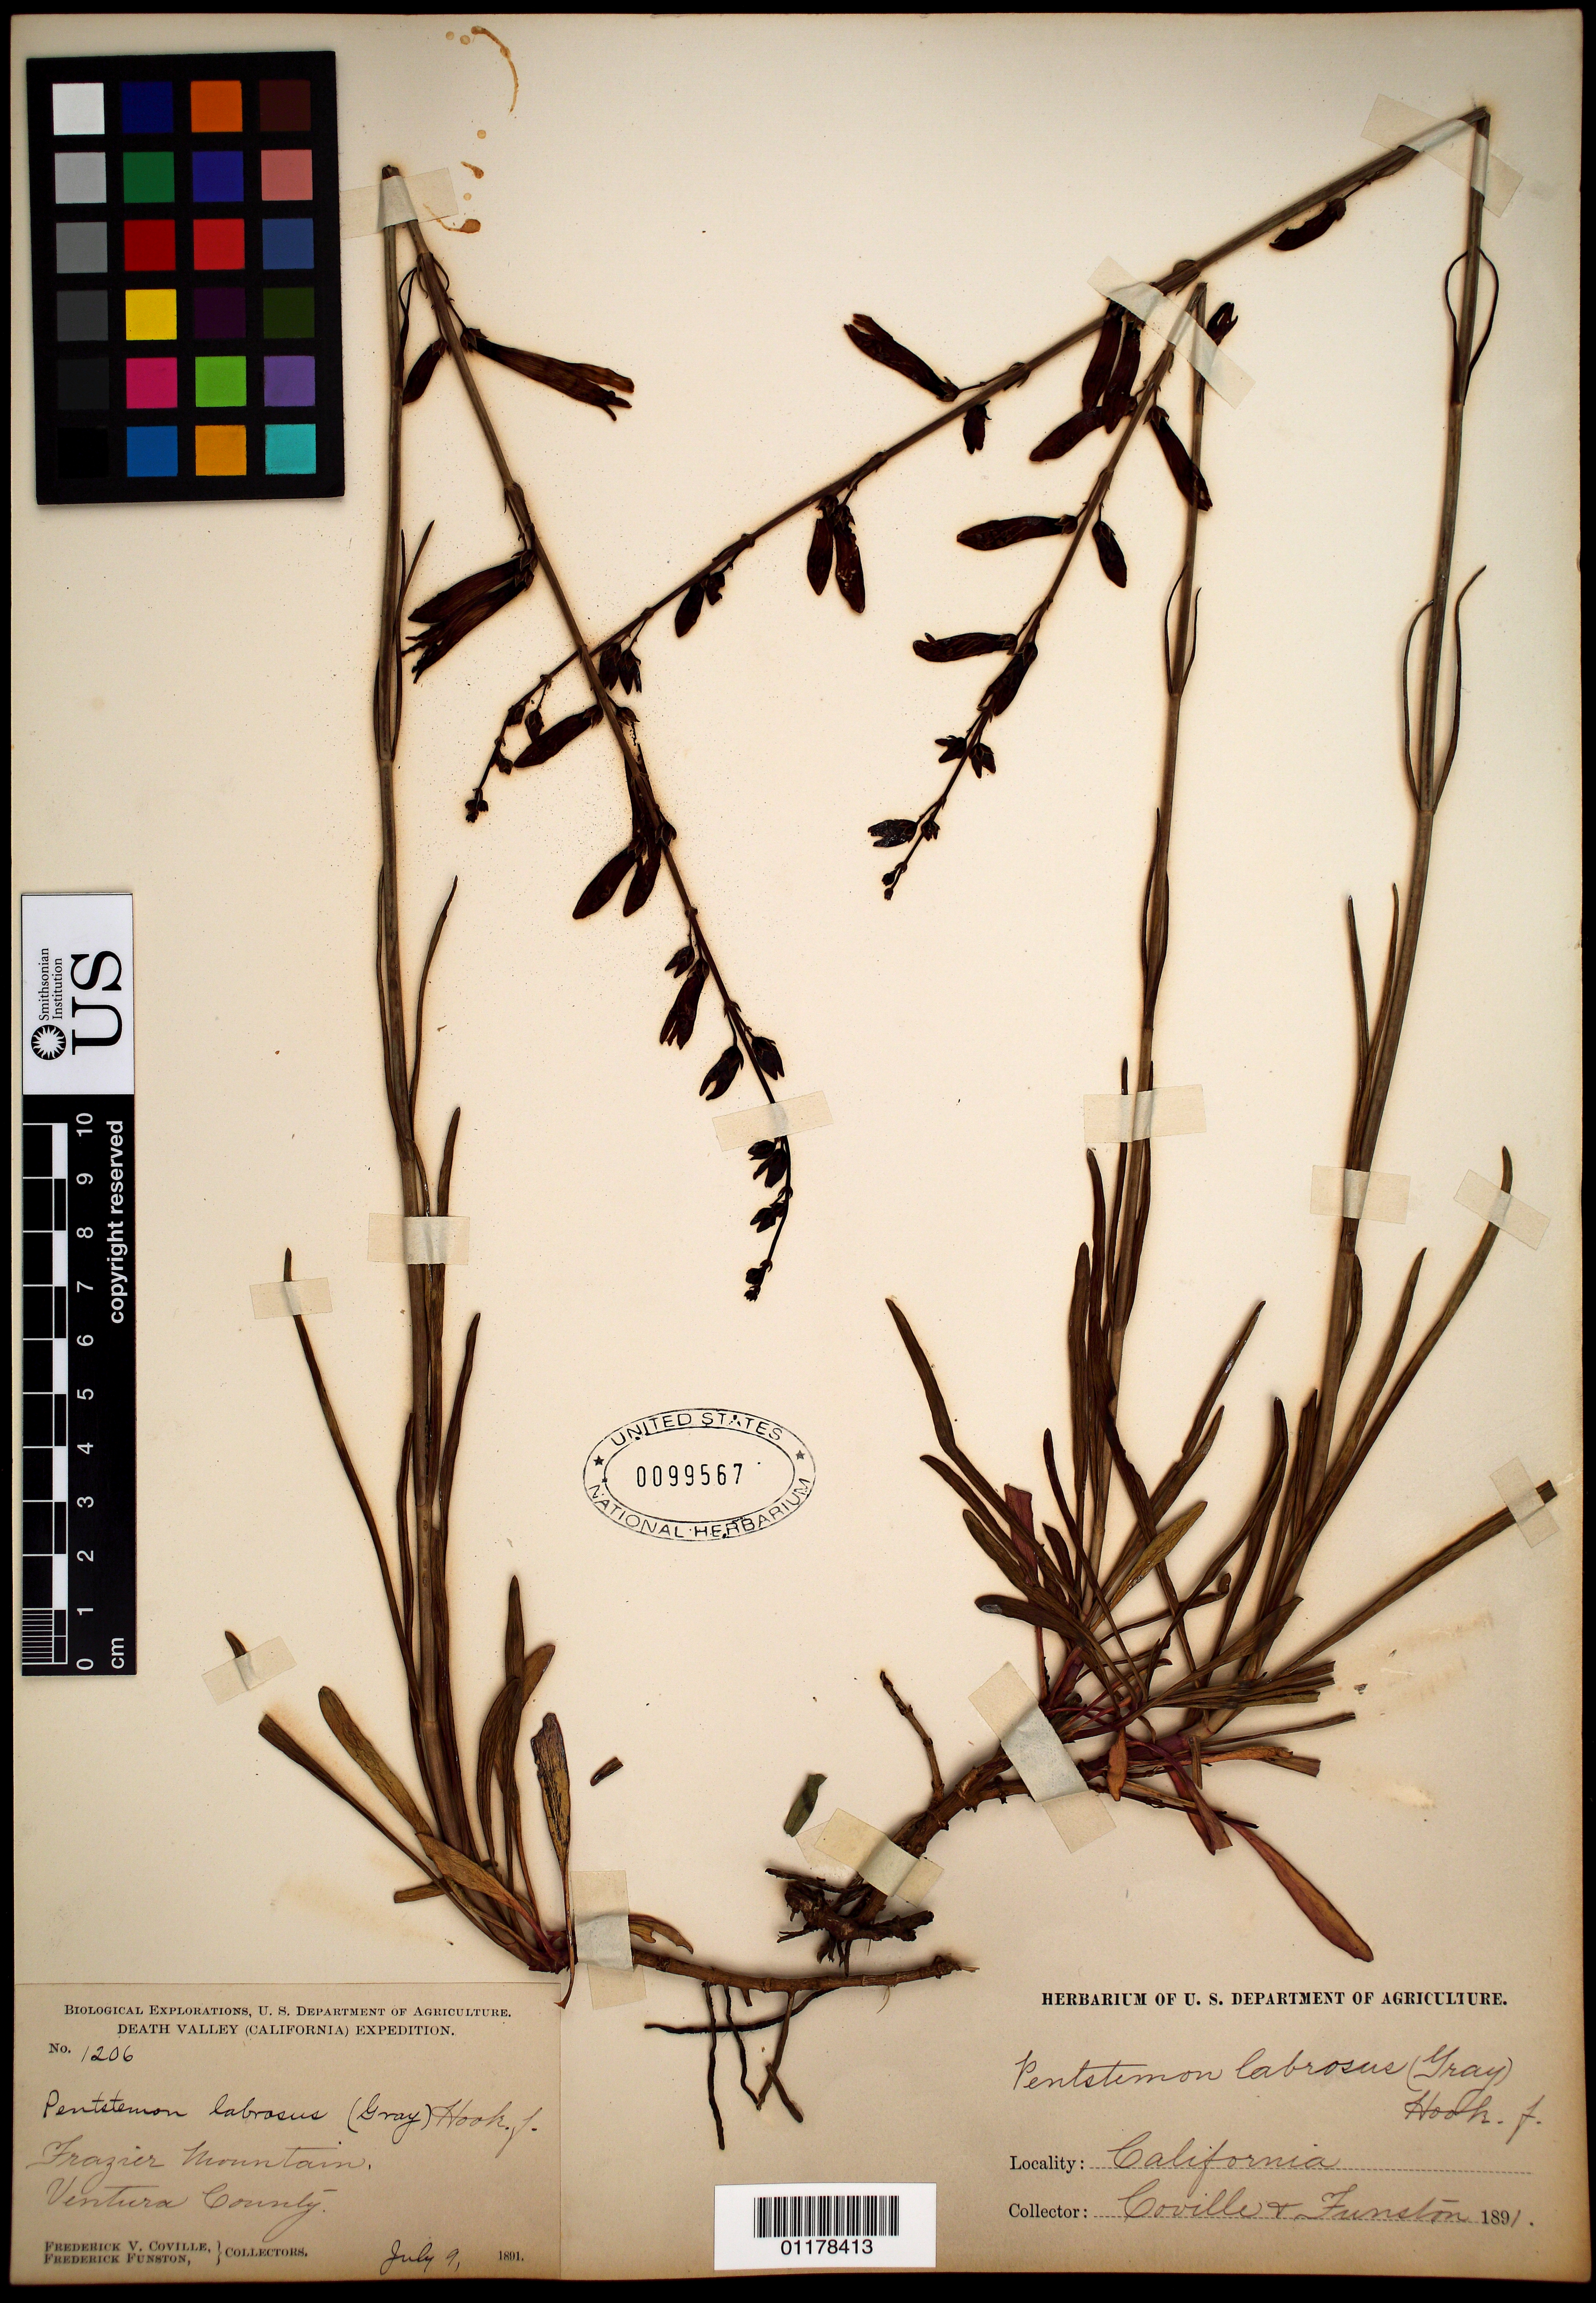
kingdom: Plantae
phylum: Tracheophyta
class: Magnoliopsida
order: Lamiales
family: Plantaginaceae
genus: Penstemon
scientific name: Penstemon labrosus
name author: (A. Gray) Mast. ex Hook. f.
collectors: F. V. Coville & F. Funston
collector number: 1206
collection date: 1891-07-09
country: United States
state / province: California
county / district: Ventura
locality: Frazier Mountain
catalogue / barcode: US 99567